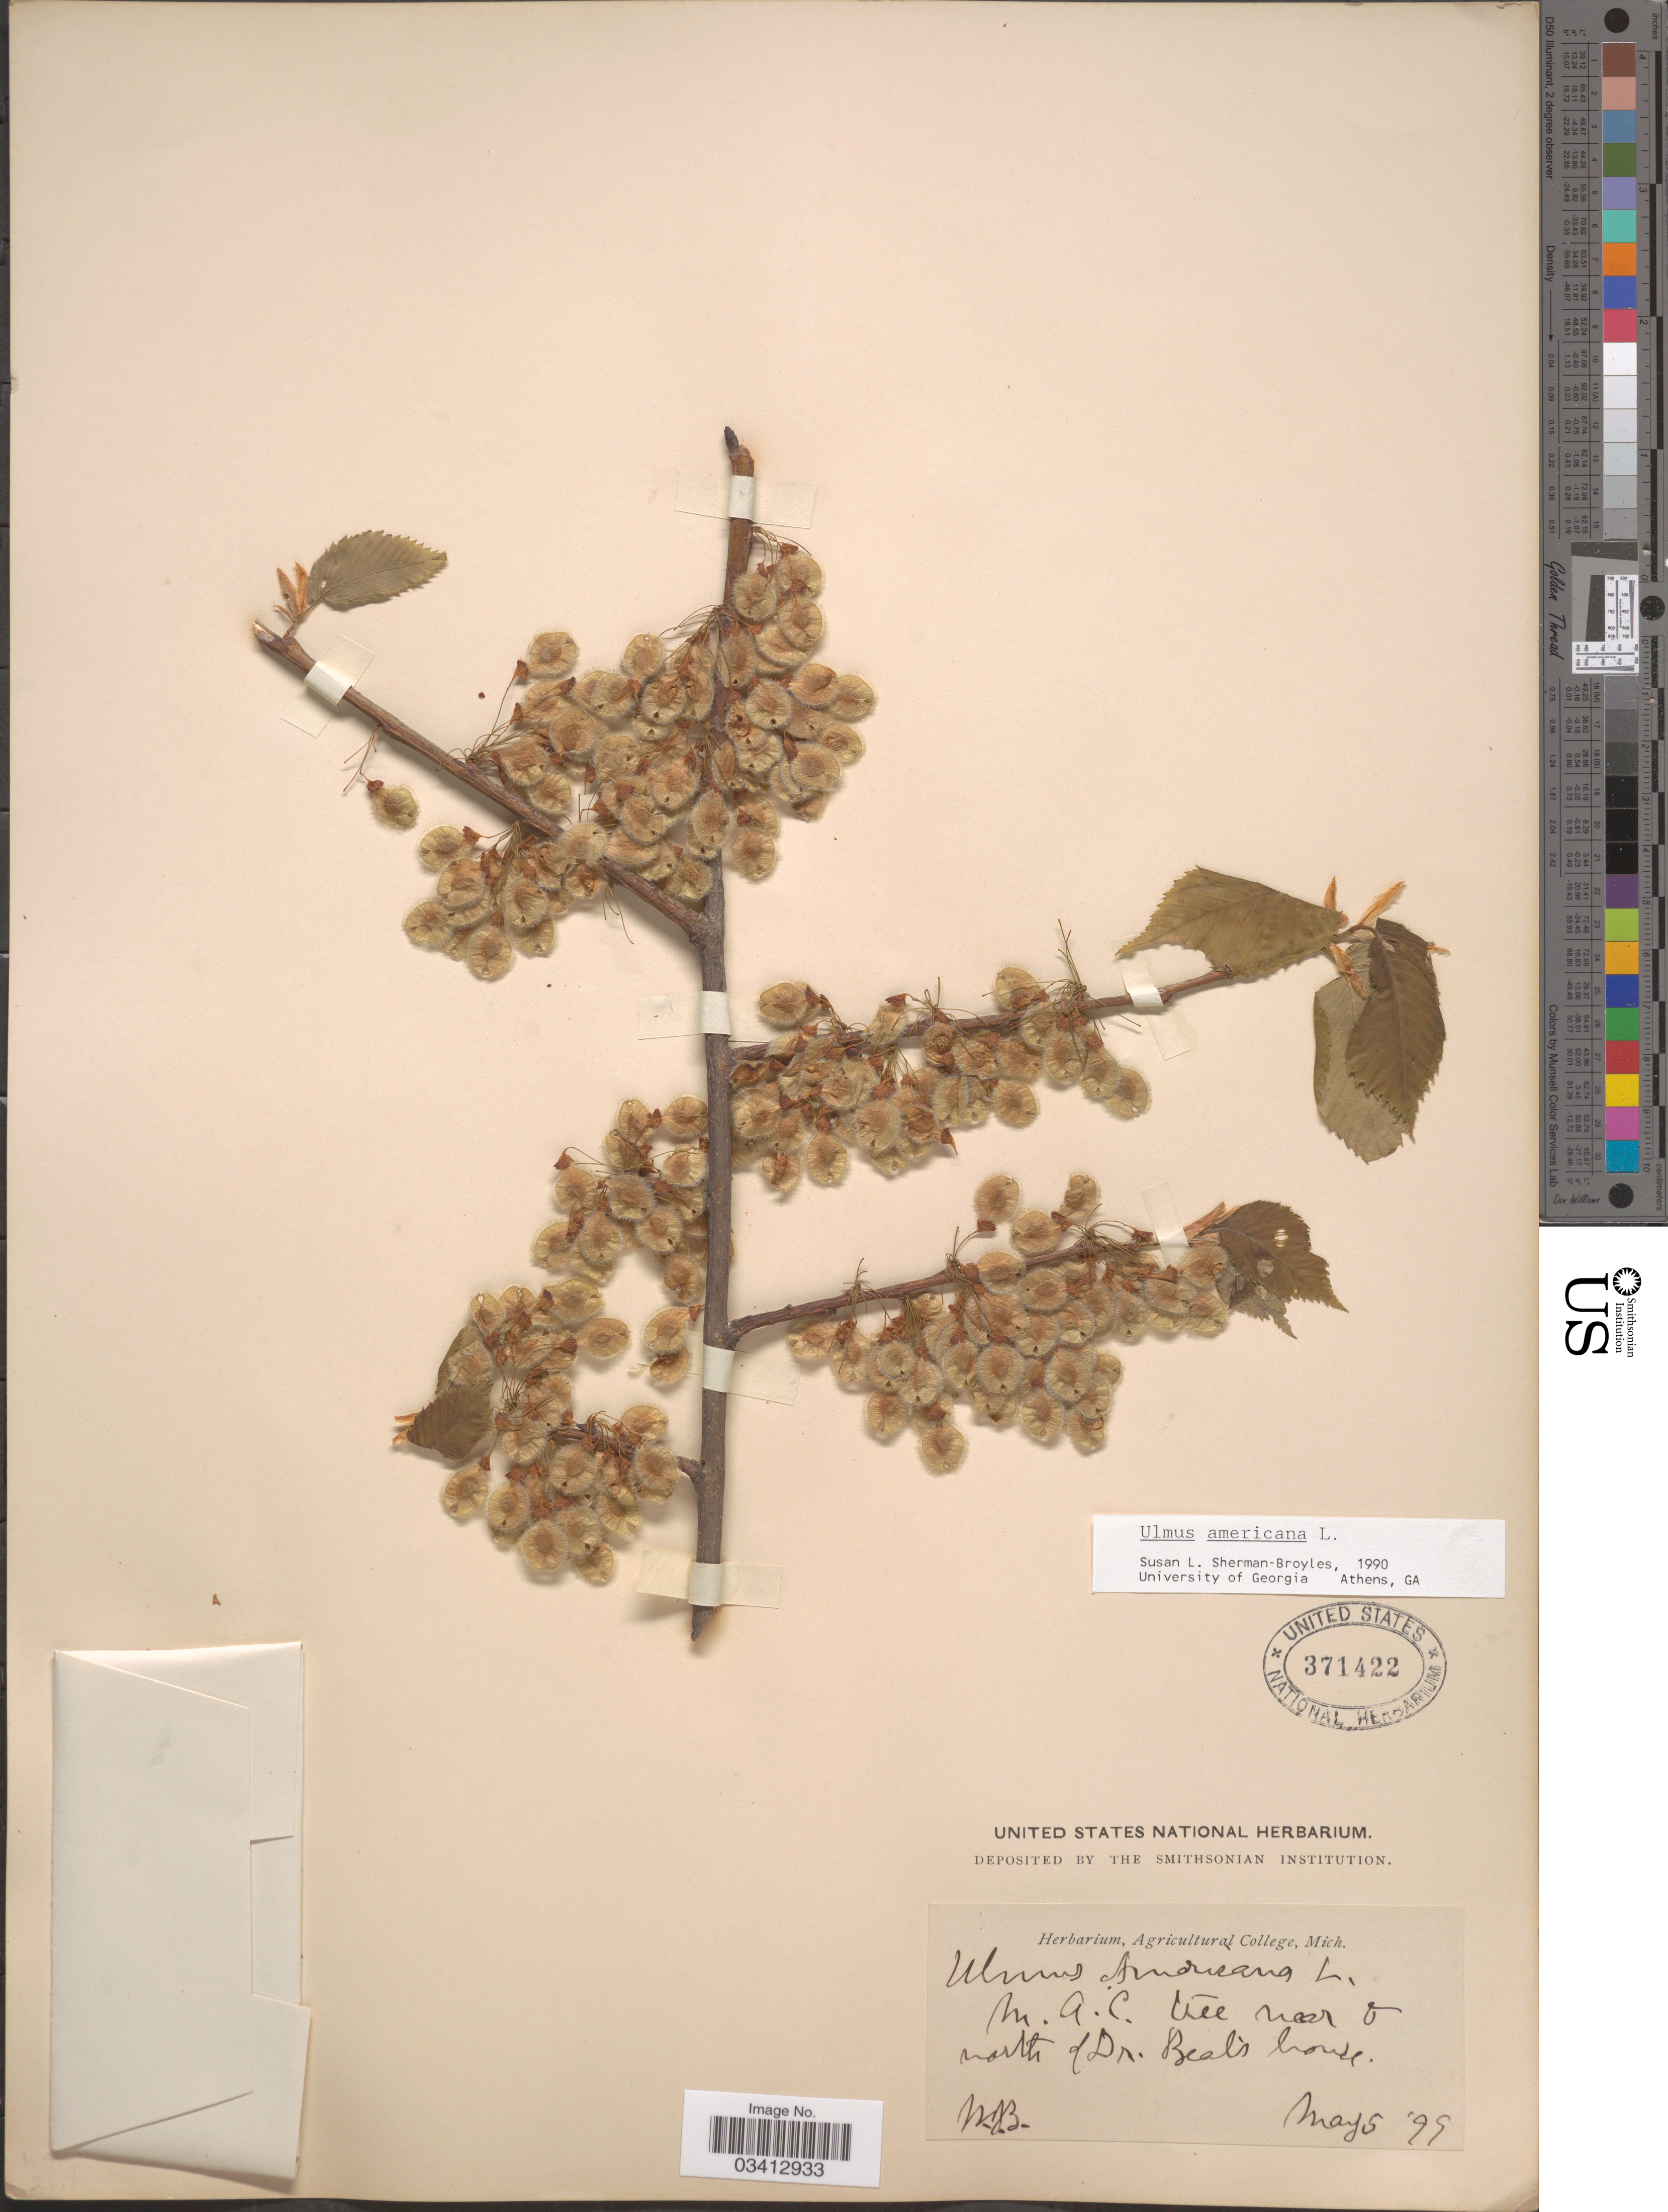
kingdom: Plantae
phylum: Tracheophyta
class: Magnoliopsida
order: Rosales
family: Ulmaceae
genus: Ulmus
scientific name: Ulmus americana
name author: L.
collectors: M. J. B.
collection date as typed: Transcribed d/m/y: 5/5/99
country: United States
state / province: Michigan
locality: M.A.C. tree near & north of Dr. Beats house.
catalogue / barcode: US 371422